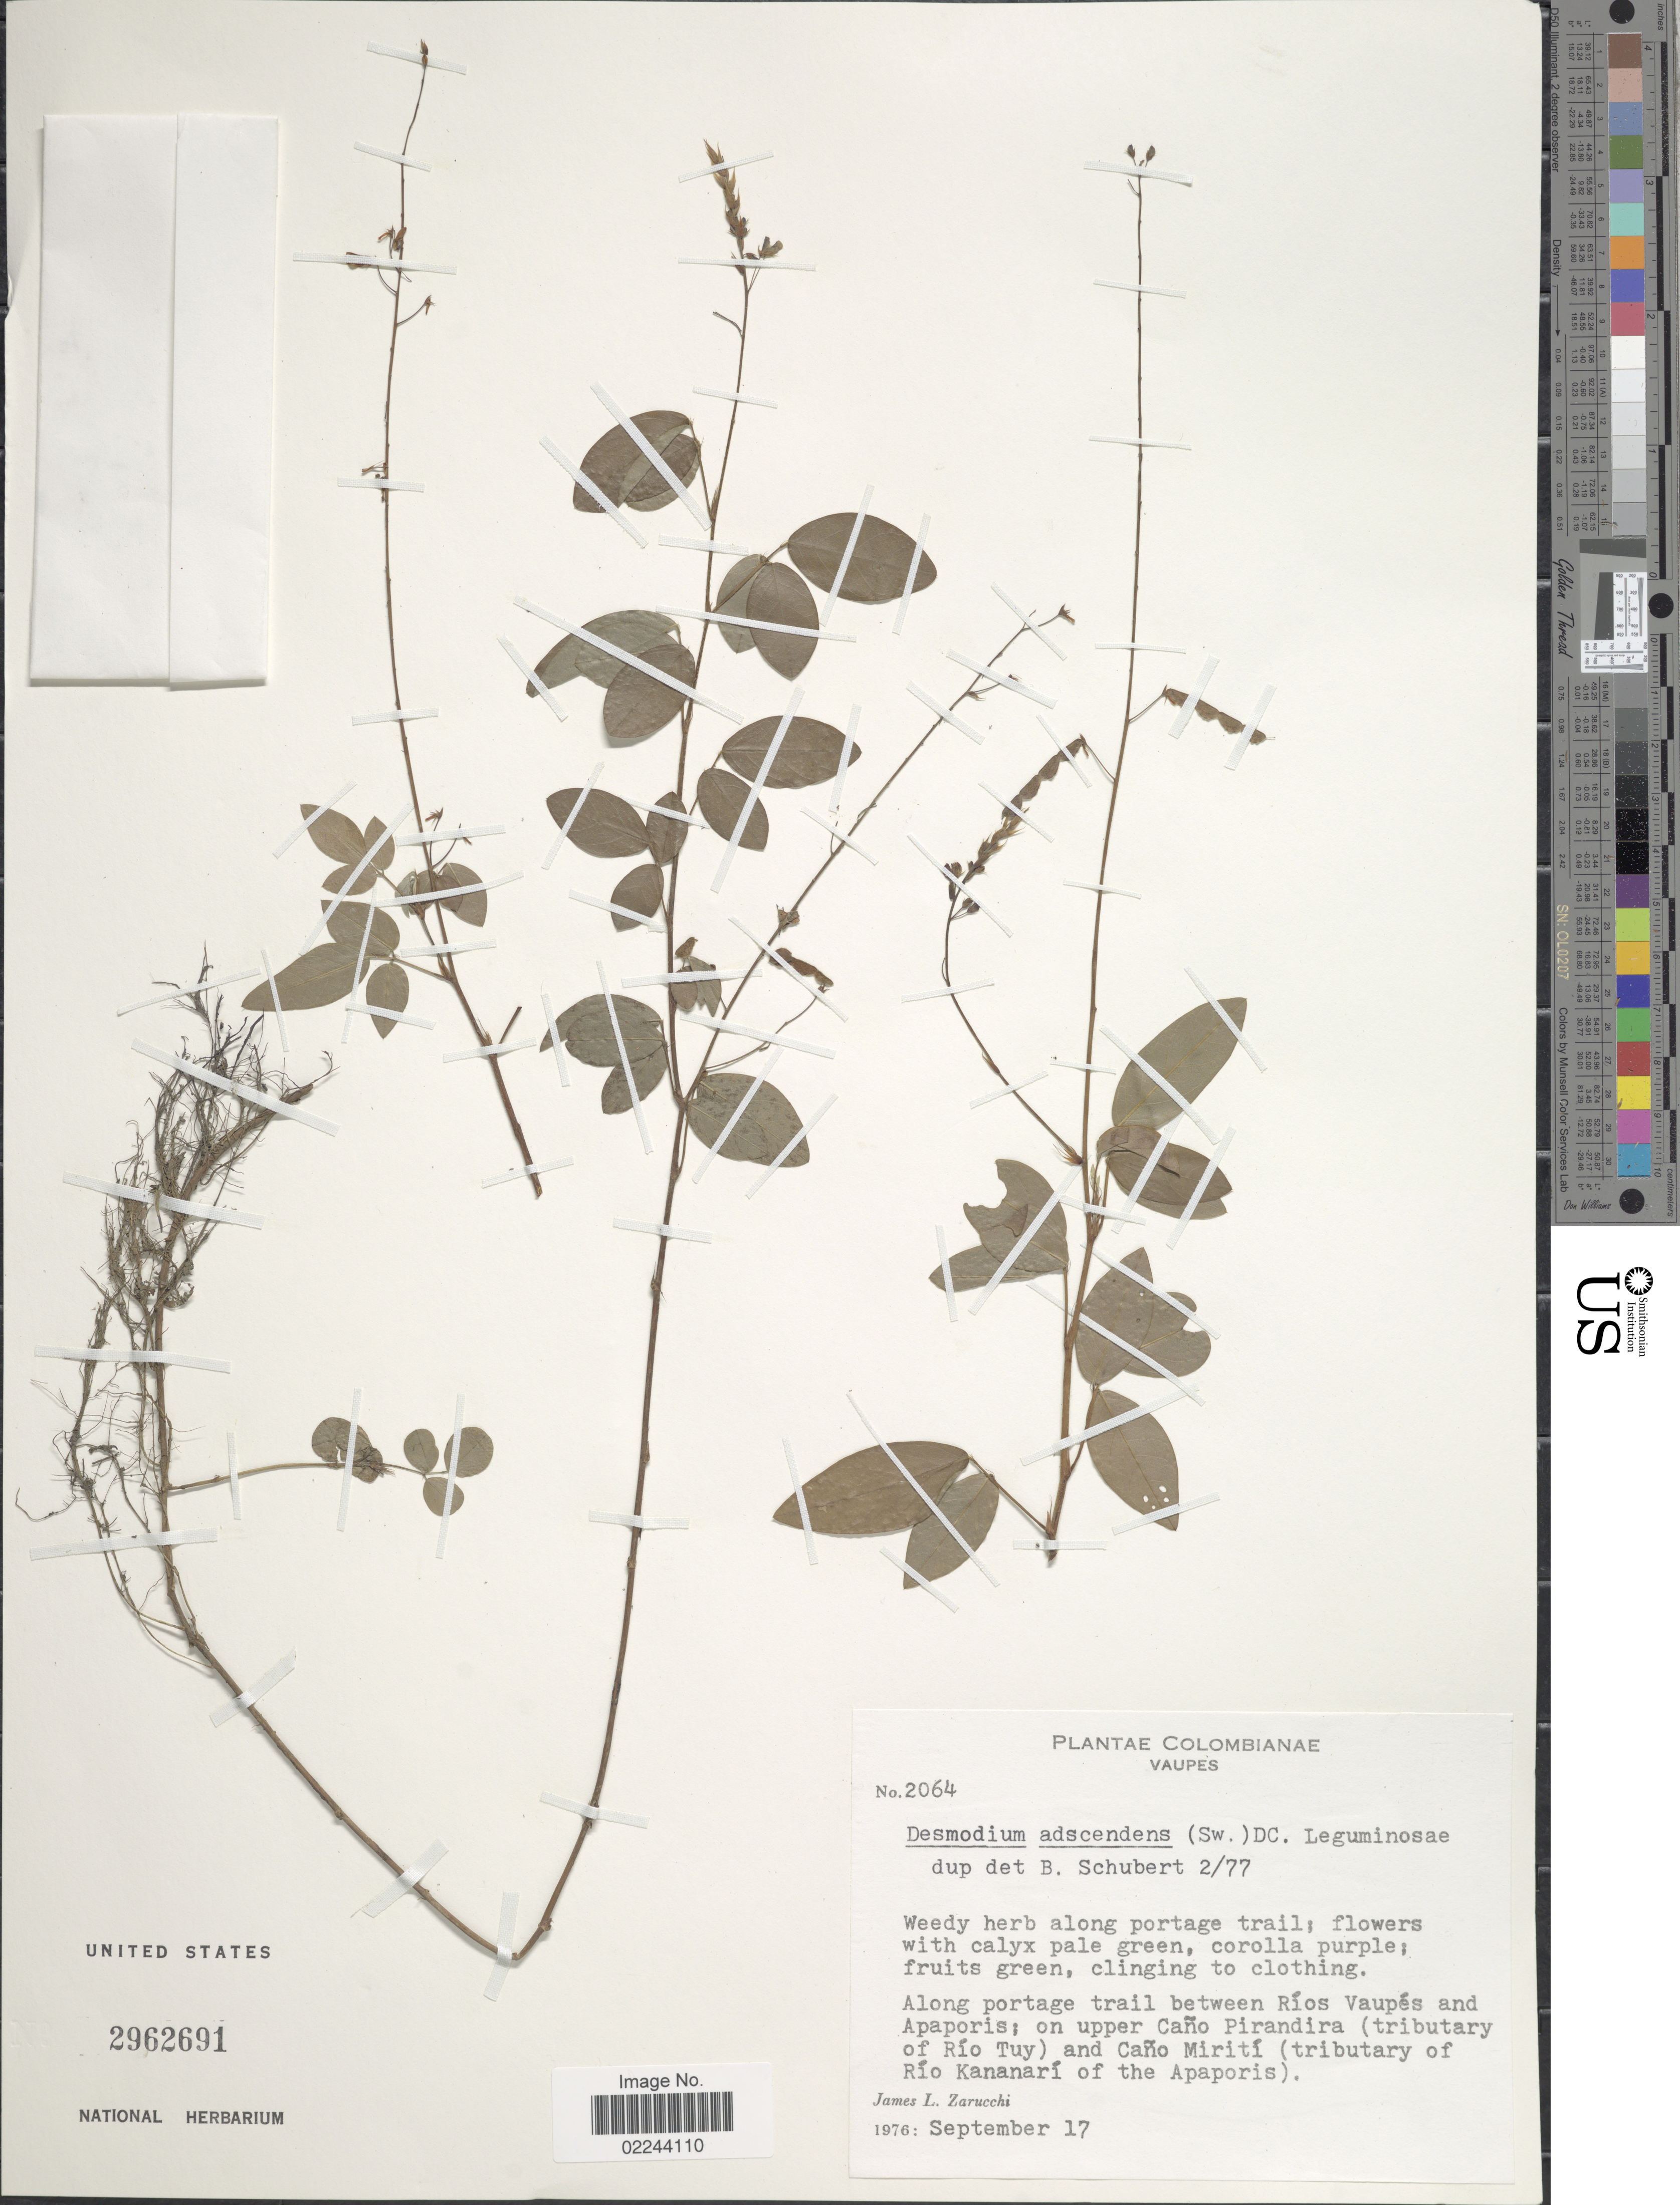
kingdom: Plantae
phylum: Tracheophyta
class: Magnoliopsida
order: Fabales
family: Fabaceae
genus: Grona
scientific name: Grona adscendens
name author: (Sw.) H. Ohashi & K. Ohashi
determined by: Strong, Mark T., (BOT), Smithsonian Institution - National Museum of Natural History (UNITED STATES)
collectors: J. L. Zarucchi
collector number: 2064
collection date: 1976-09-17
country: Colombia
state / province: Vaupés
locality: Along portage trail between Ríos Vaupés and Apaporis; on upper Caño Mirití (tributary of Río Kananarí of the Apaporis)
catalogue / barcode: US 2962691